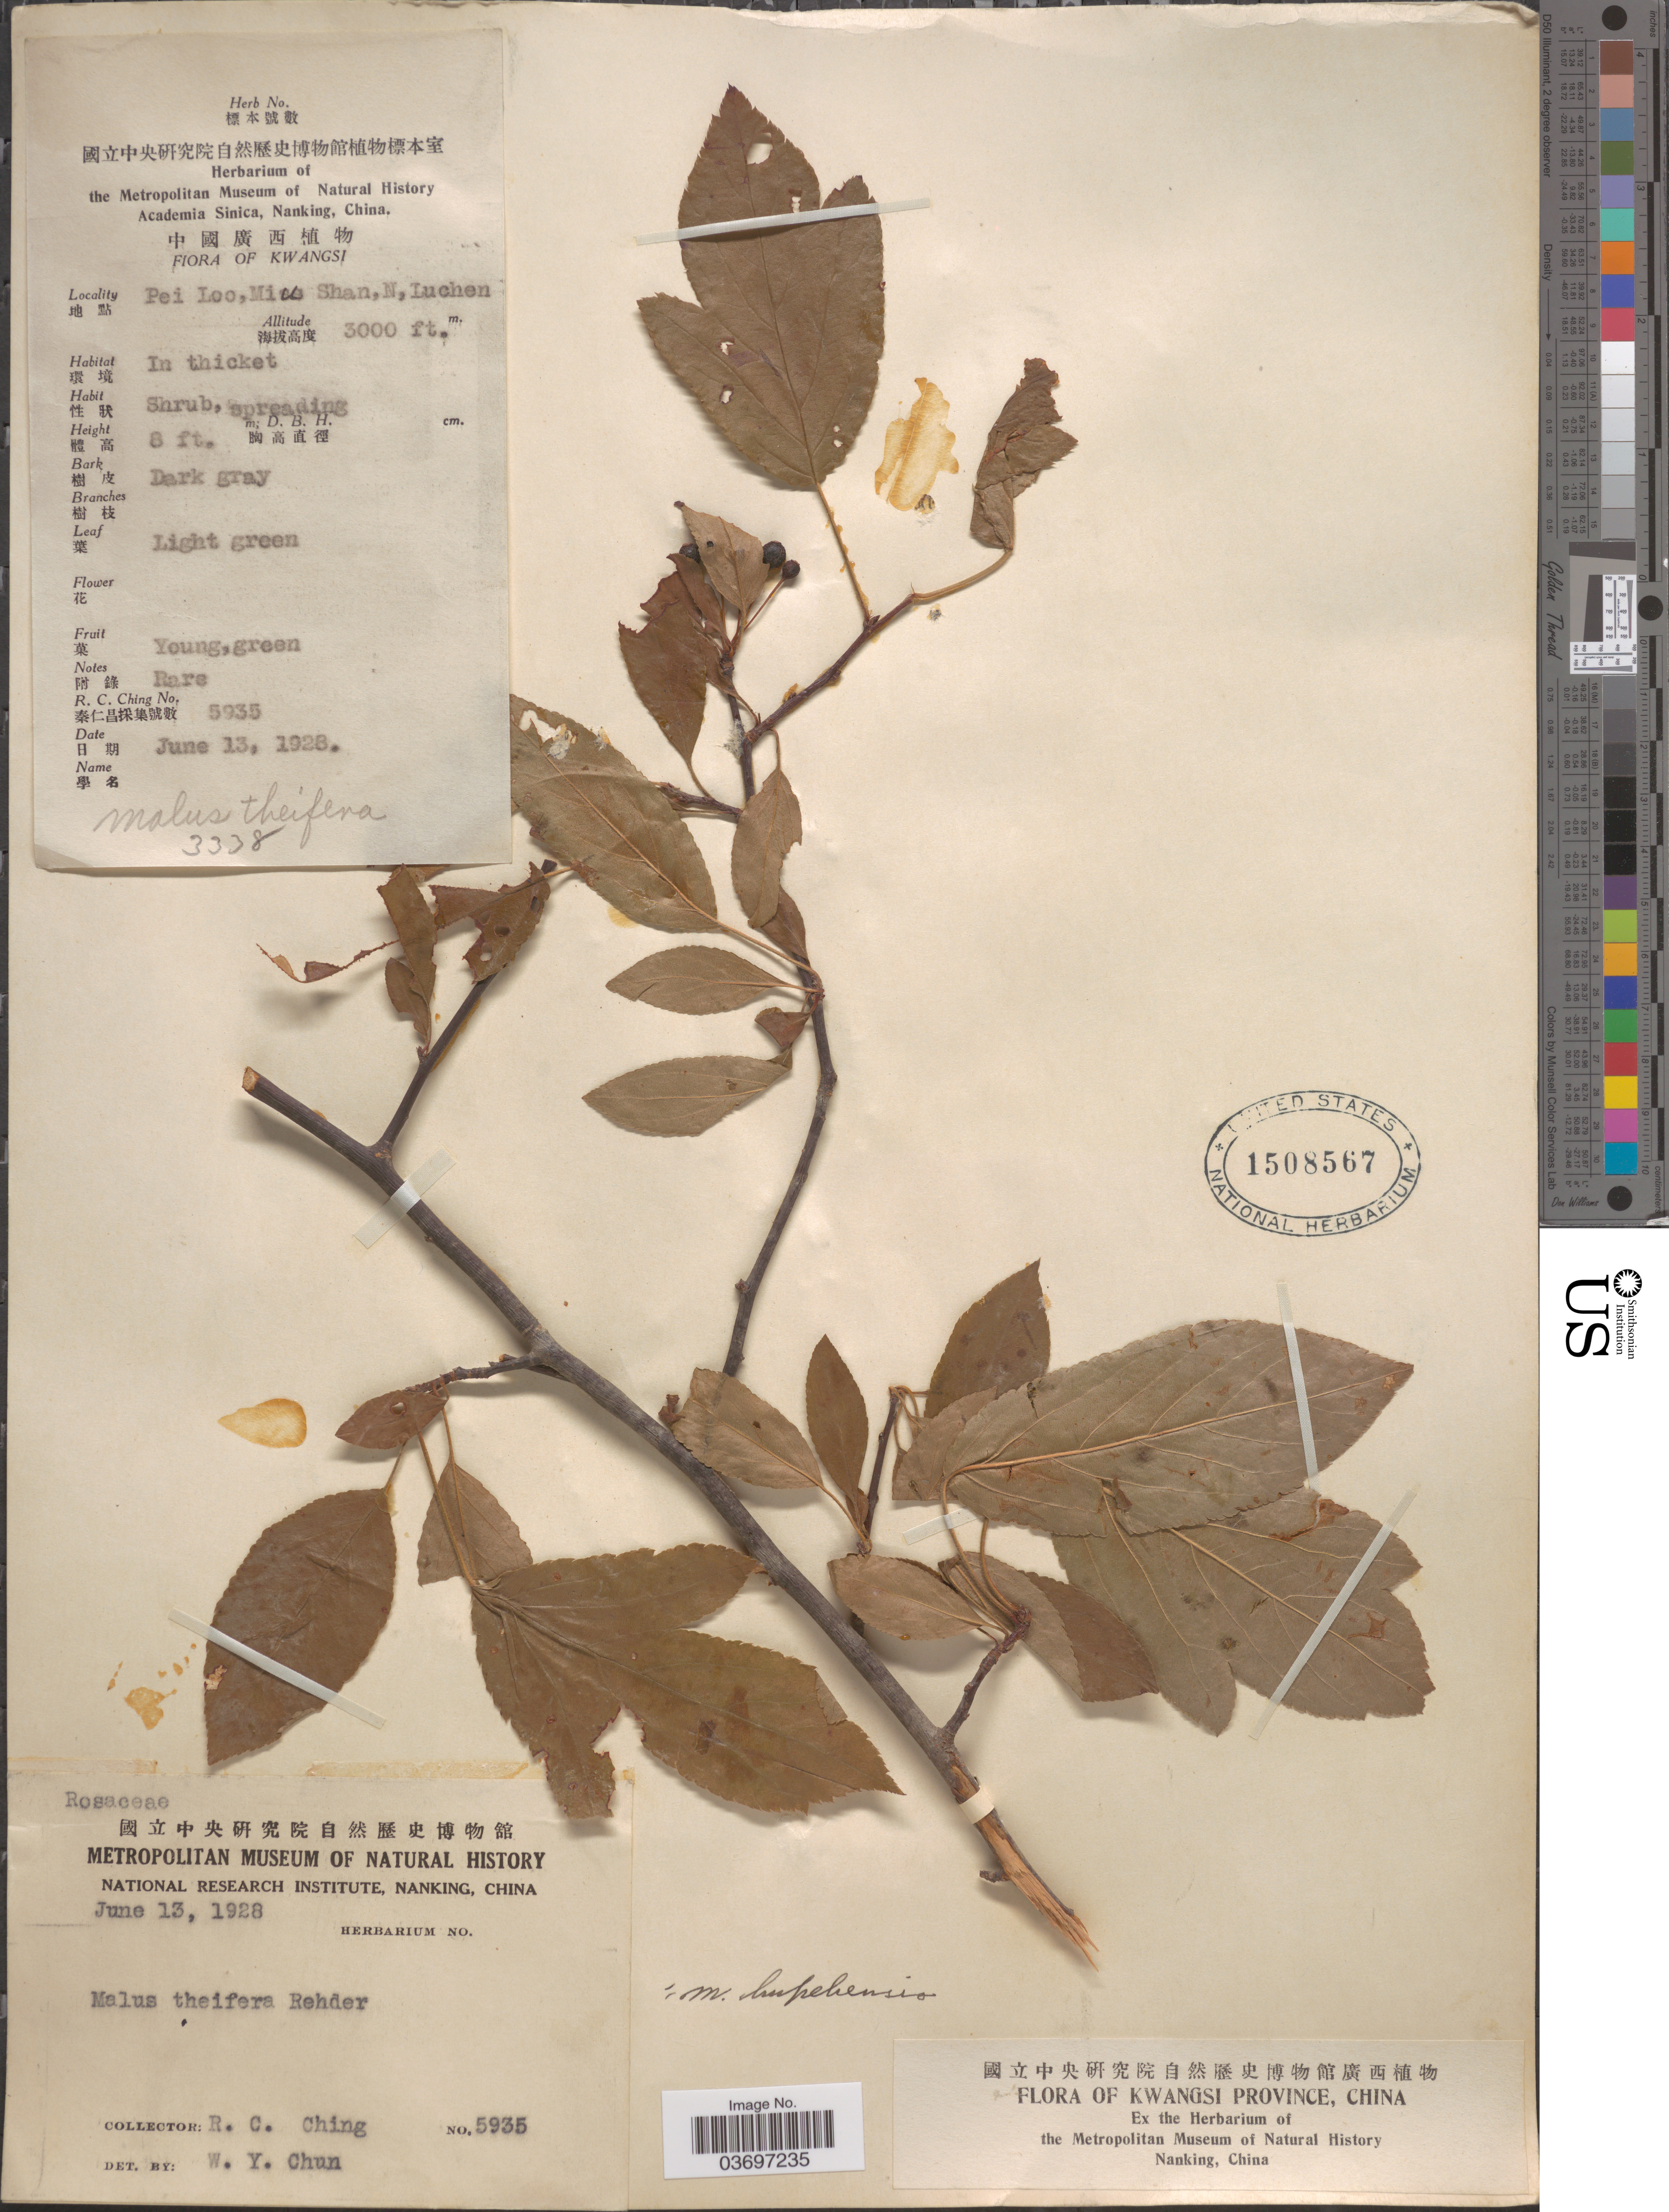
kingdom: Plantae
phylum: Tracheophyta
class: Magnoliopsida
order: Rosales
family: Rosaceae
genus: Malus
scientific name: Malus hupehensis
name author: (Pamp.) Rehder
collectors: R. C. Ching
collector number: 5935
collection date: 1928-06-13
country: China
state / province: Guangxi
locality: Kwangsi Province. Pei Loo, Miu Shan, N, Luchen.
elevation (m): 914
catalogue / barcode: US 1508567